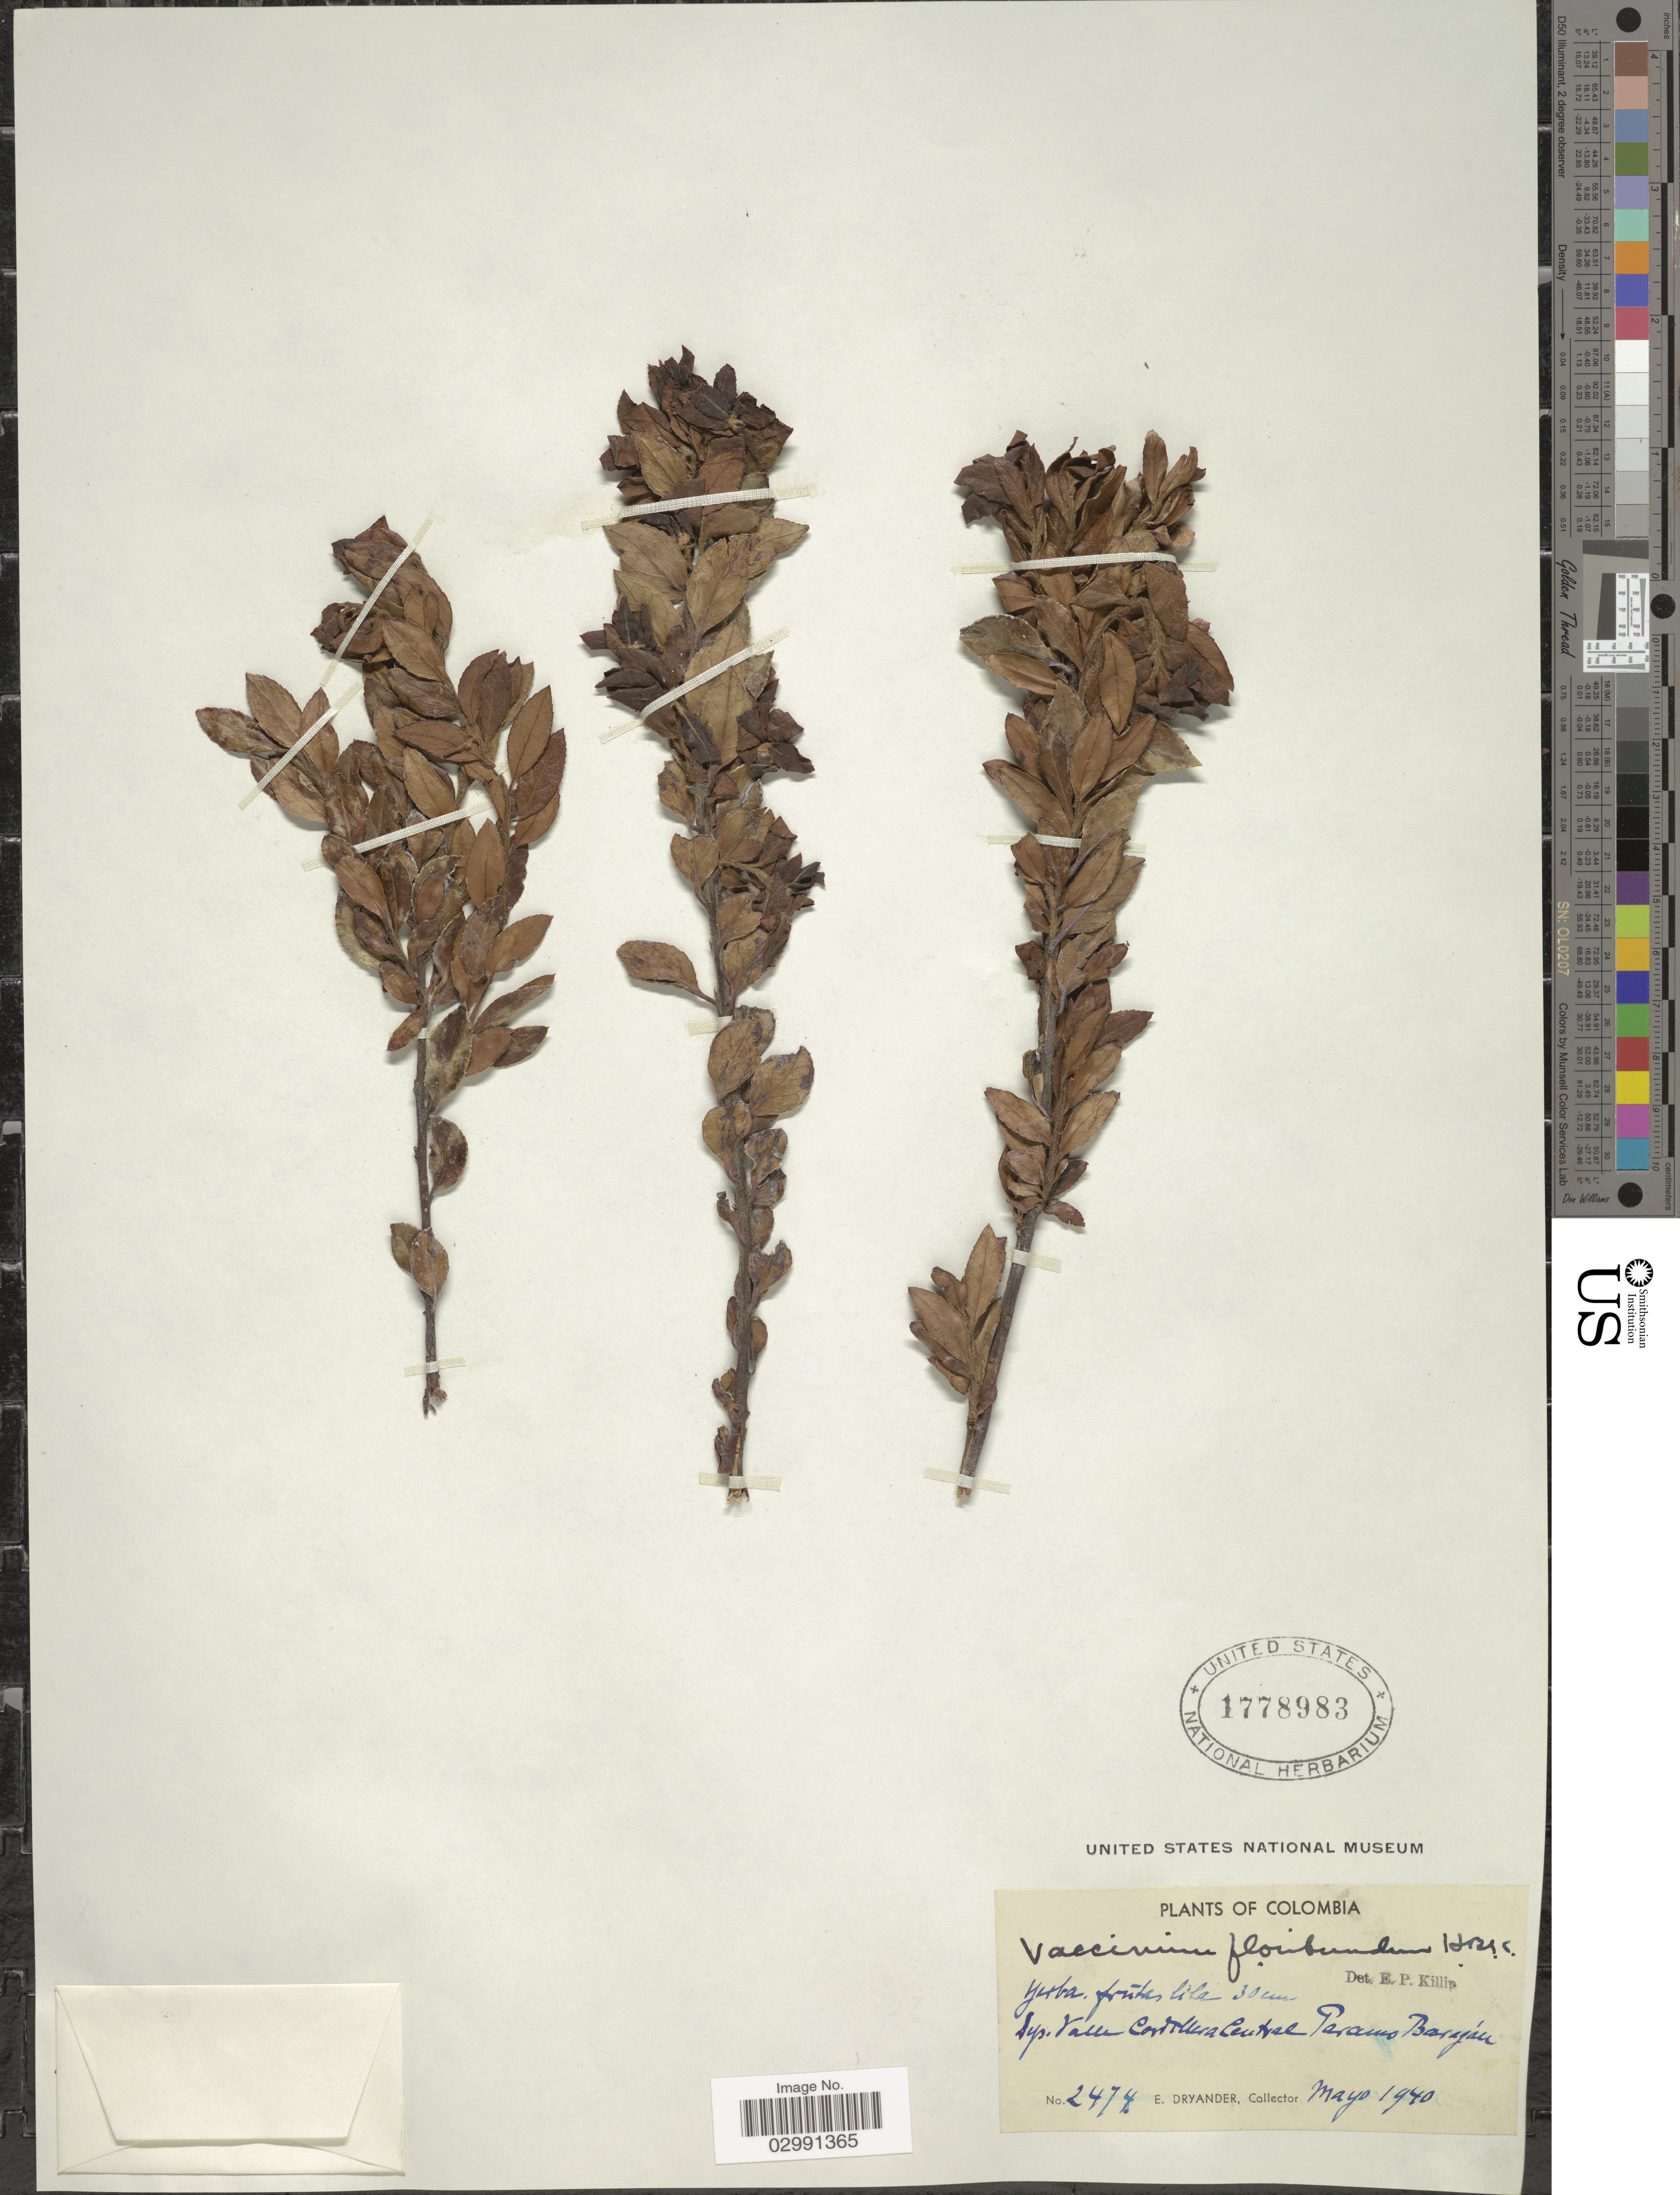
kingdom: Plantae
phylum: Tracheophyta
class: Magnoliopsida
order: Ericales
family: Ericaceae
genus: Vaccinium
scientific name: Vaccinium floribundum var. floribundum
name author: Kunth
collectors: E. Dryander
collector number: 2474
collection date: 1940-05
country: Colombia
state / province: Valle del Cauca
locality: Dep. Valle Cordillera Central, Páramo Barragán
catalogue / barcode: US 1778983